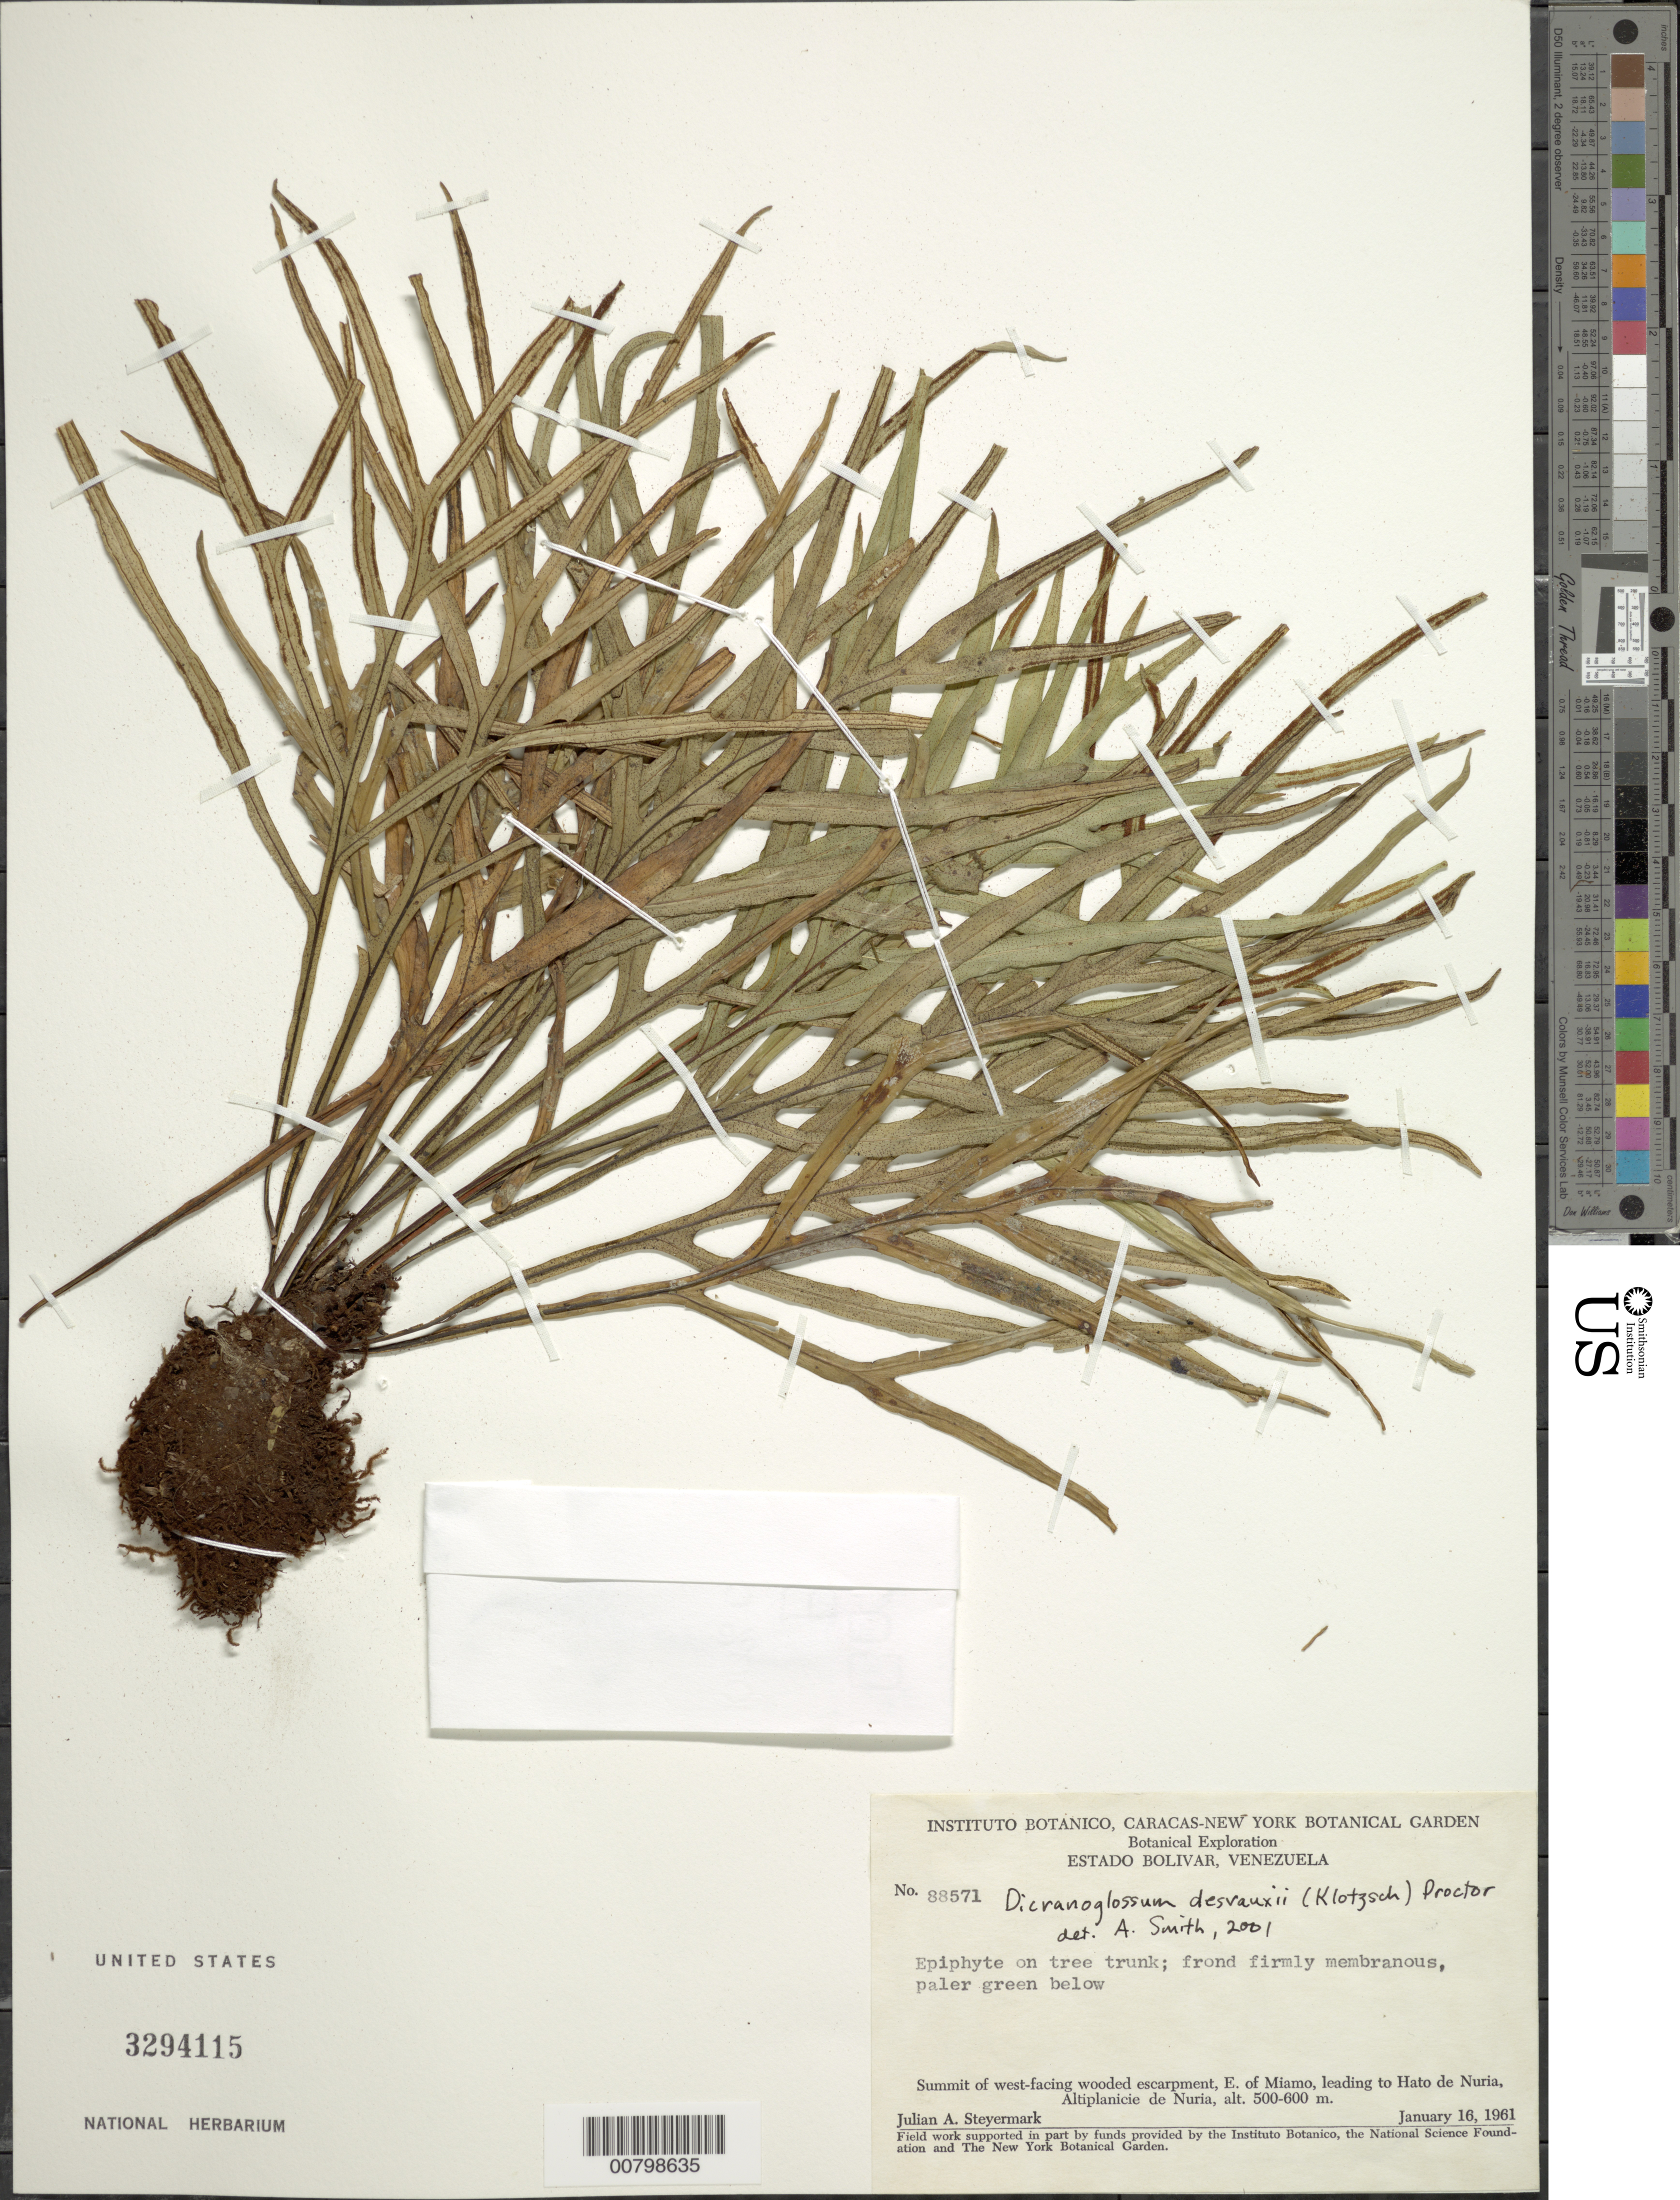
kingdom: Plantae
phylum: Tracheophyta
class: Polypodiopsida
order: Polypodiales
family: Polypodiaceae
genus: Pleopeltis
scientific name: Pleopeltis desvauxii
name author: (Klotzsch) Salino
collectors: J. Steyermark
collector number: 88571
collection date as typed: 16-Jan-61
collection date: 1961-01-16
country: Venezuela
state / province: Bolívar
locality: Miamo, E of, leading to Hato de Nuria, Altiplanicie de Nuria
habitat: Summit of W facing wooded escarpment, on tree trunk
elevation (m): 500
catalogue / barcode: US 3294115